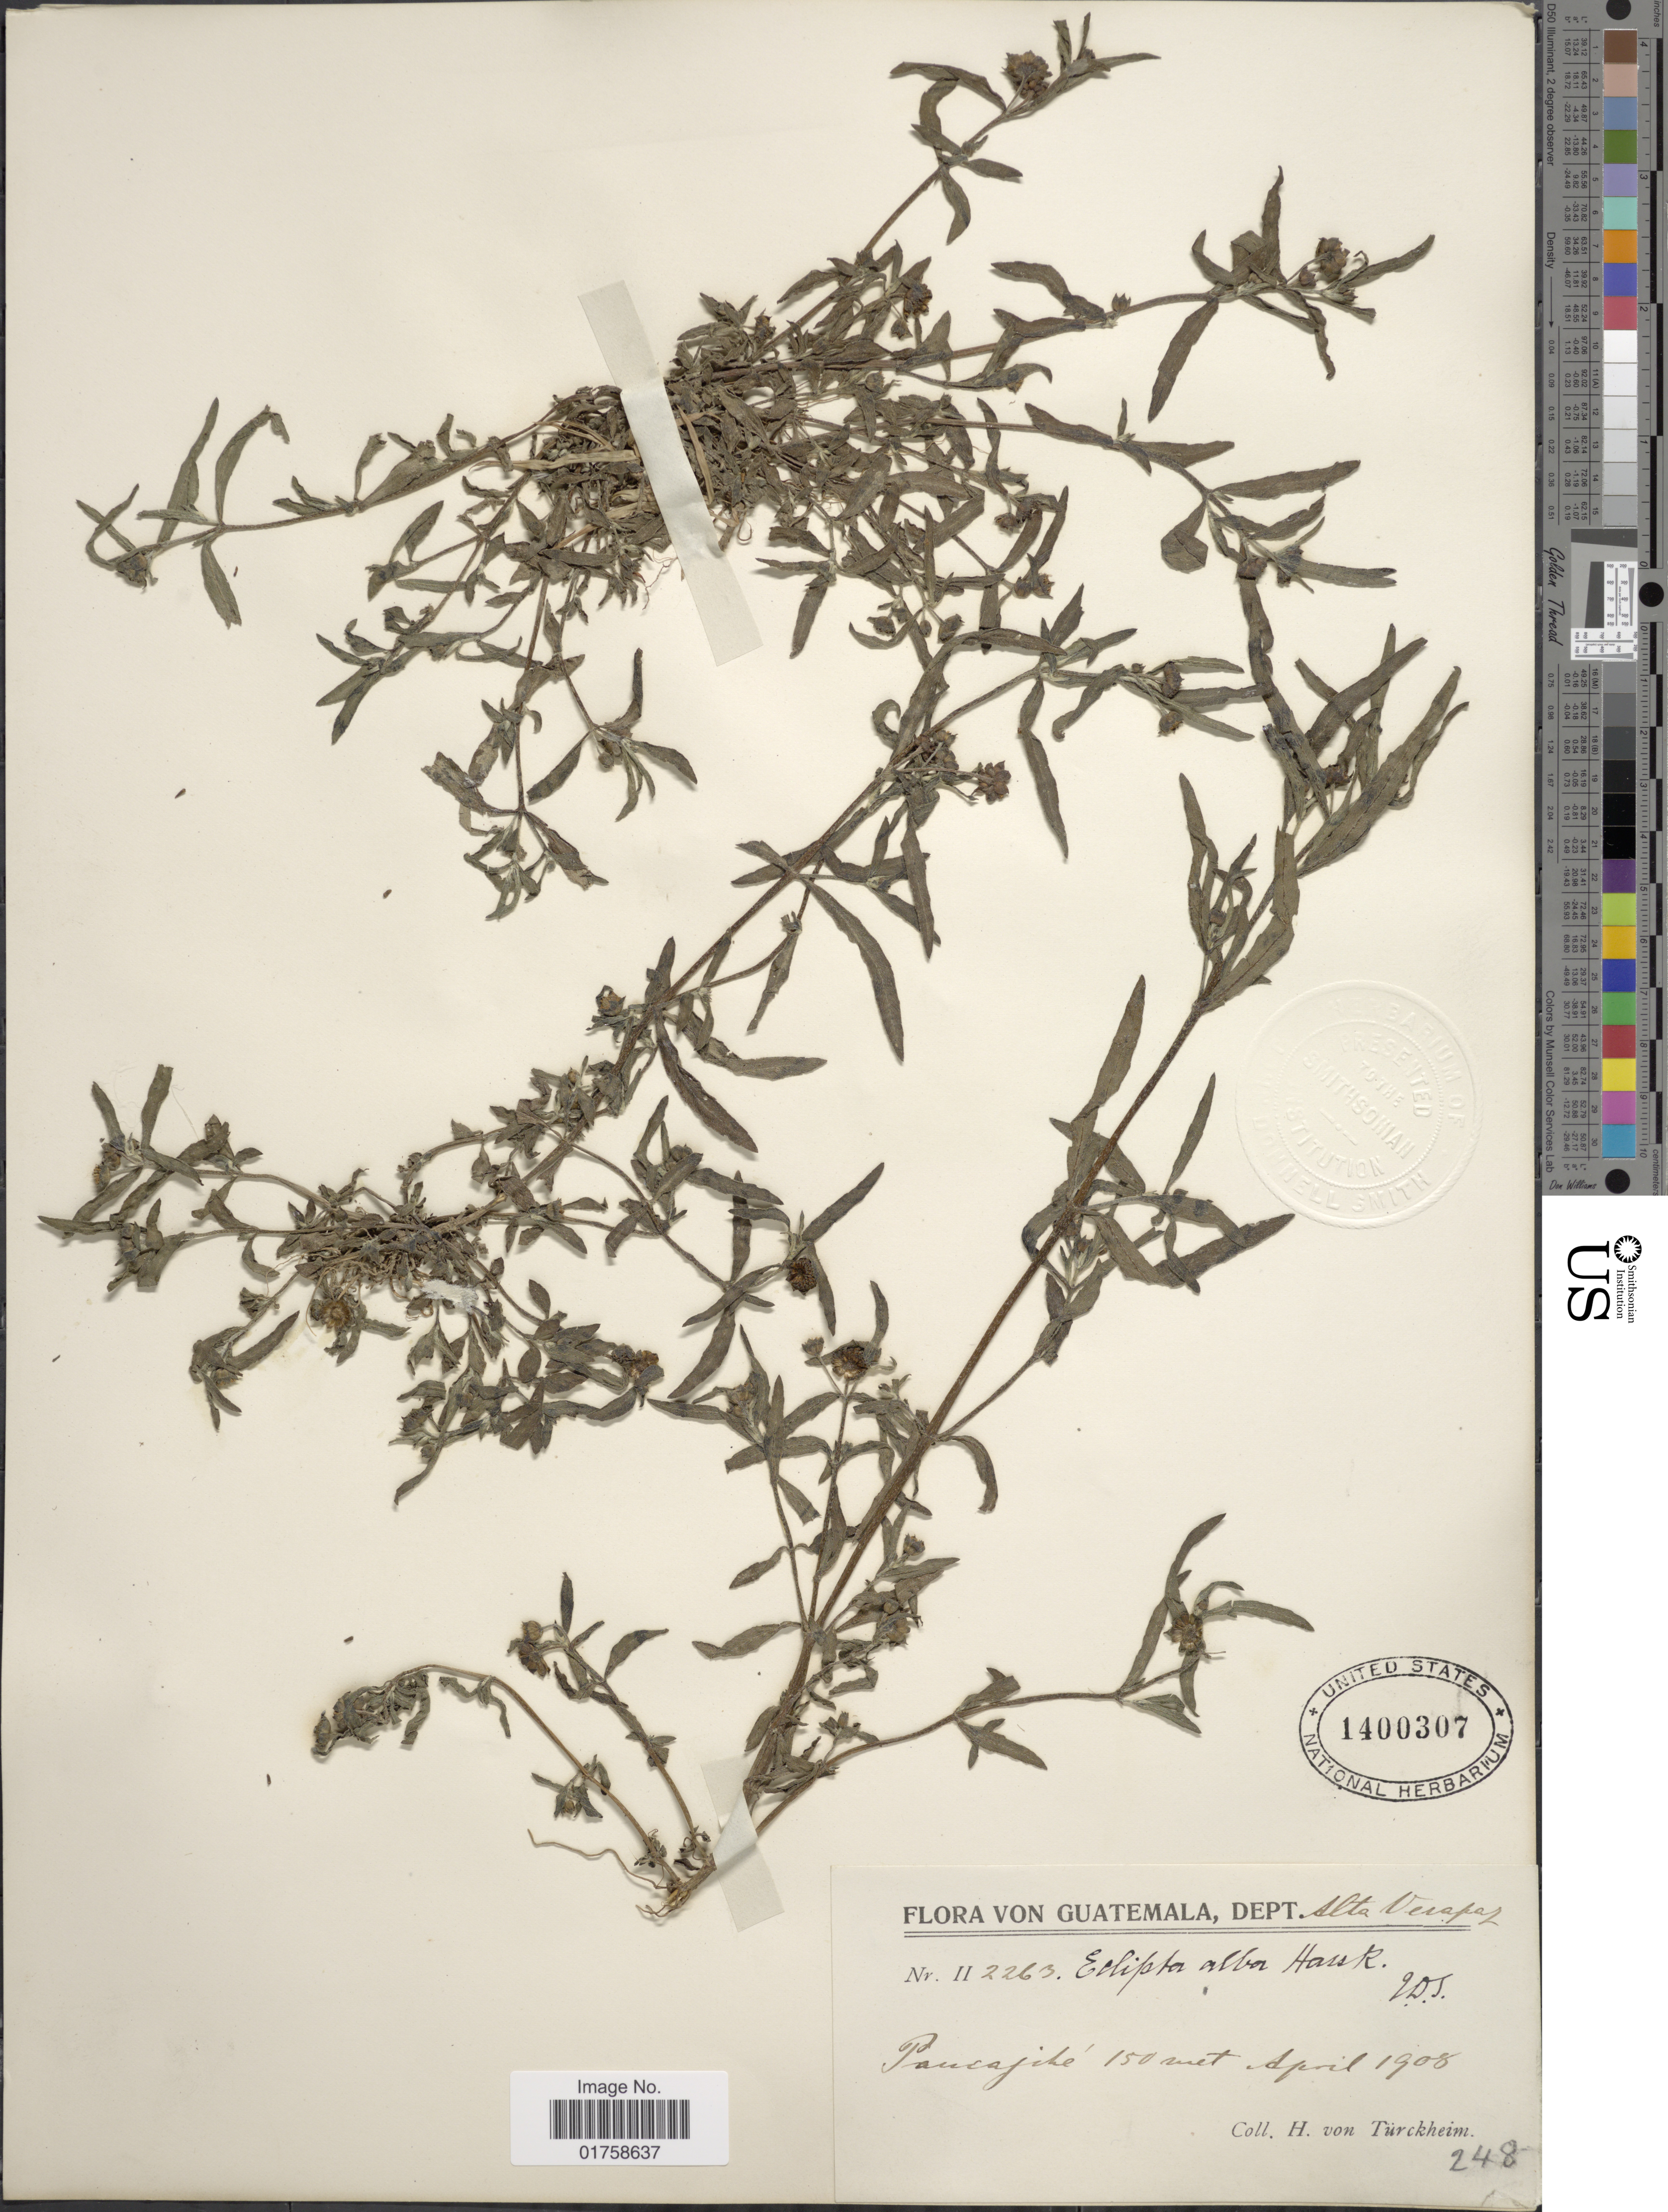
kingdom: Plantae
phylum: Tracheophyta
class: Magnoliopsida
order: Asterales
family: Asteraceae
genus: Eclipta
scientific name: Eclipta alba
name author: (L.) Hassk.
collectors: H. von Türckheim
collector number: II2263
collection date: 1908-04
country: Guatemala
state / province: Alta Verapaz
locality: Pancajché, Dept. Alta Verapaz.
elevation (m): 150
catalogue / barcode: US 1400307